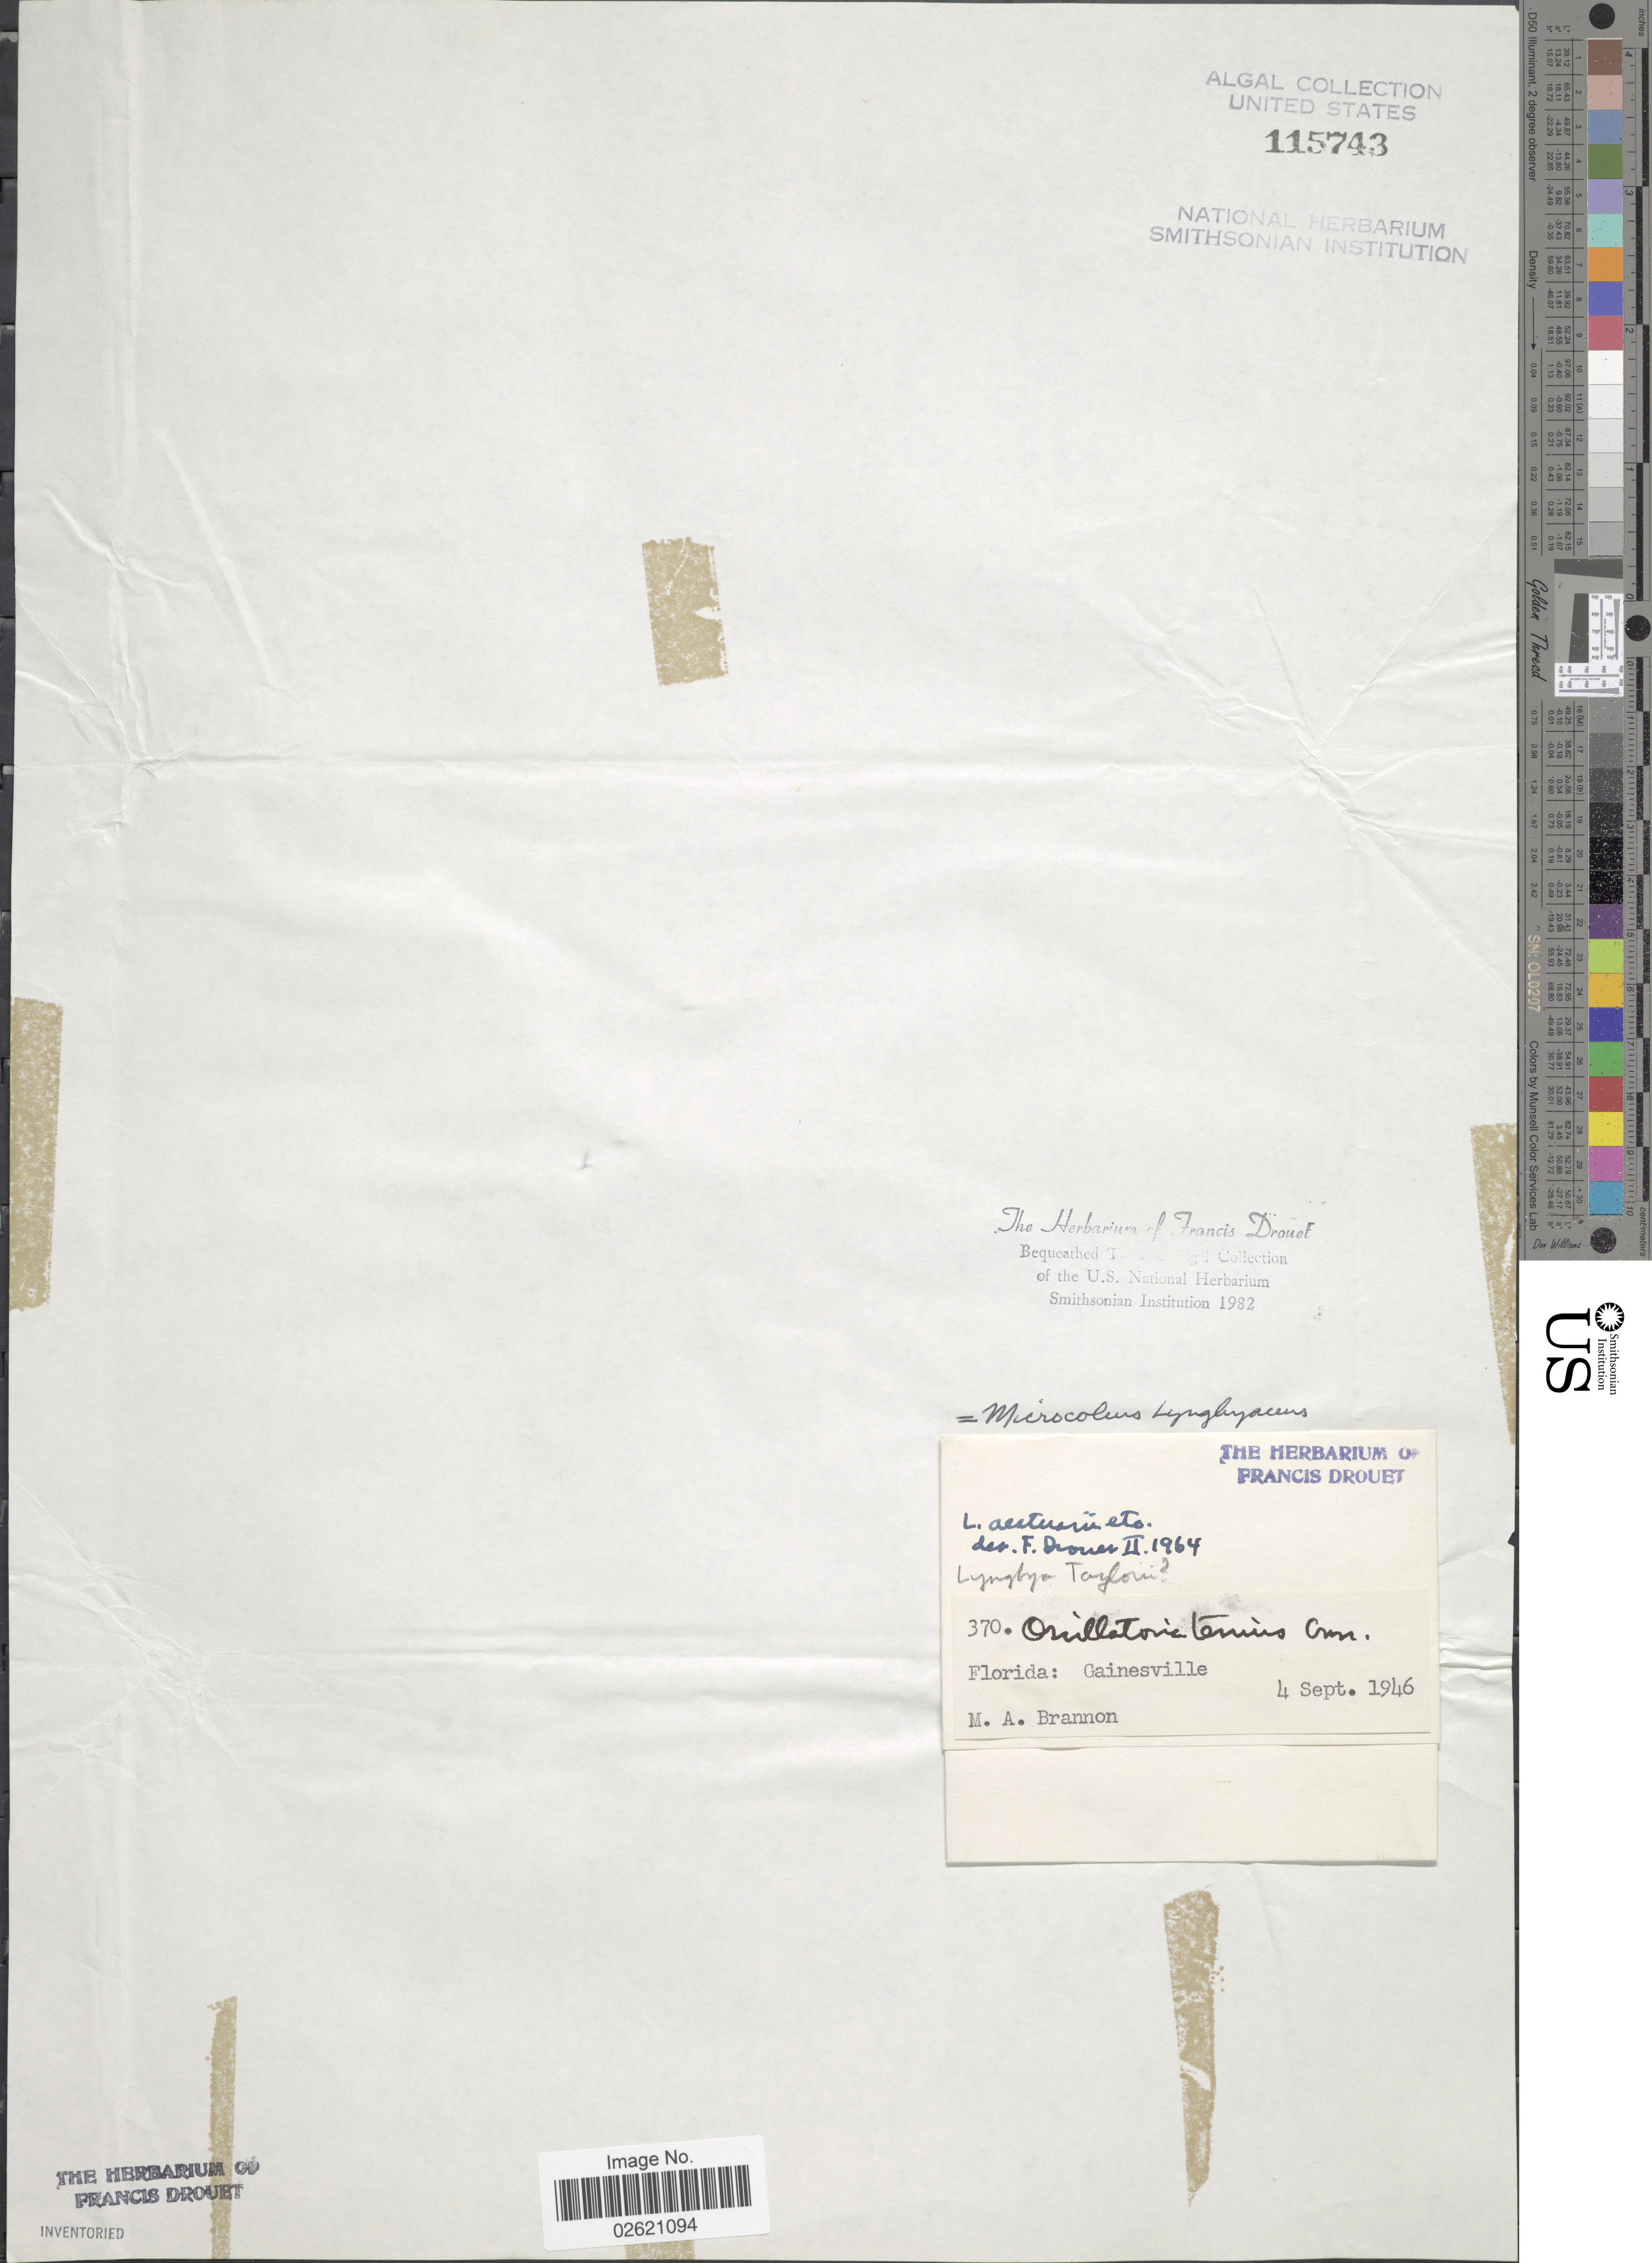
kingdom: Bacteria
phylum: Cyanobacteria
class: Cyanobacteriia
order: Cyanobacteriales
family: Microcoleaceae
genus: Microcoleus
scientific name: Microcoleus lyngbyaceus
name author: Kütz. ex Forti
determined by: Drouet, F. E.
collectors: M. Brannon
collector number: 370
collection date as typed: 04 Sep 1946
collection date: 1946-09-04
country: United States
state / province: Florida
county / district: Alachua County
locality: Gainesville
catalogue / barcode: US 115743